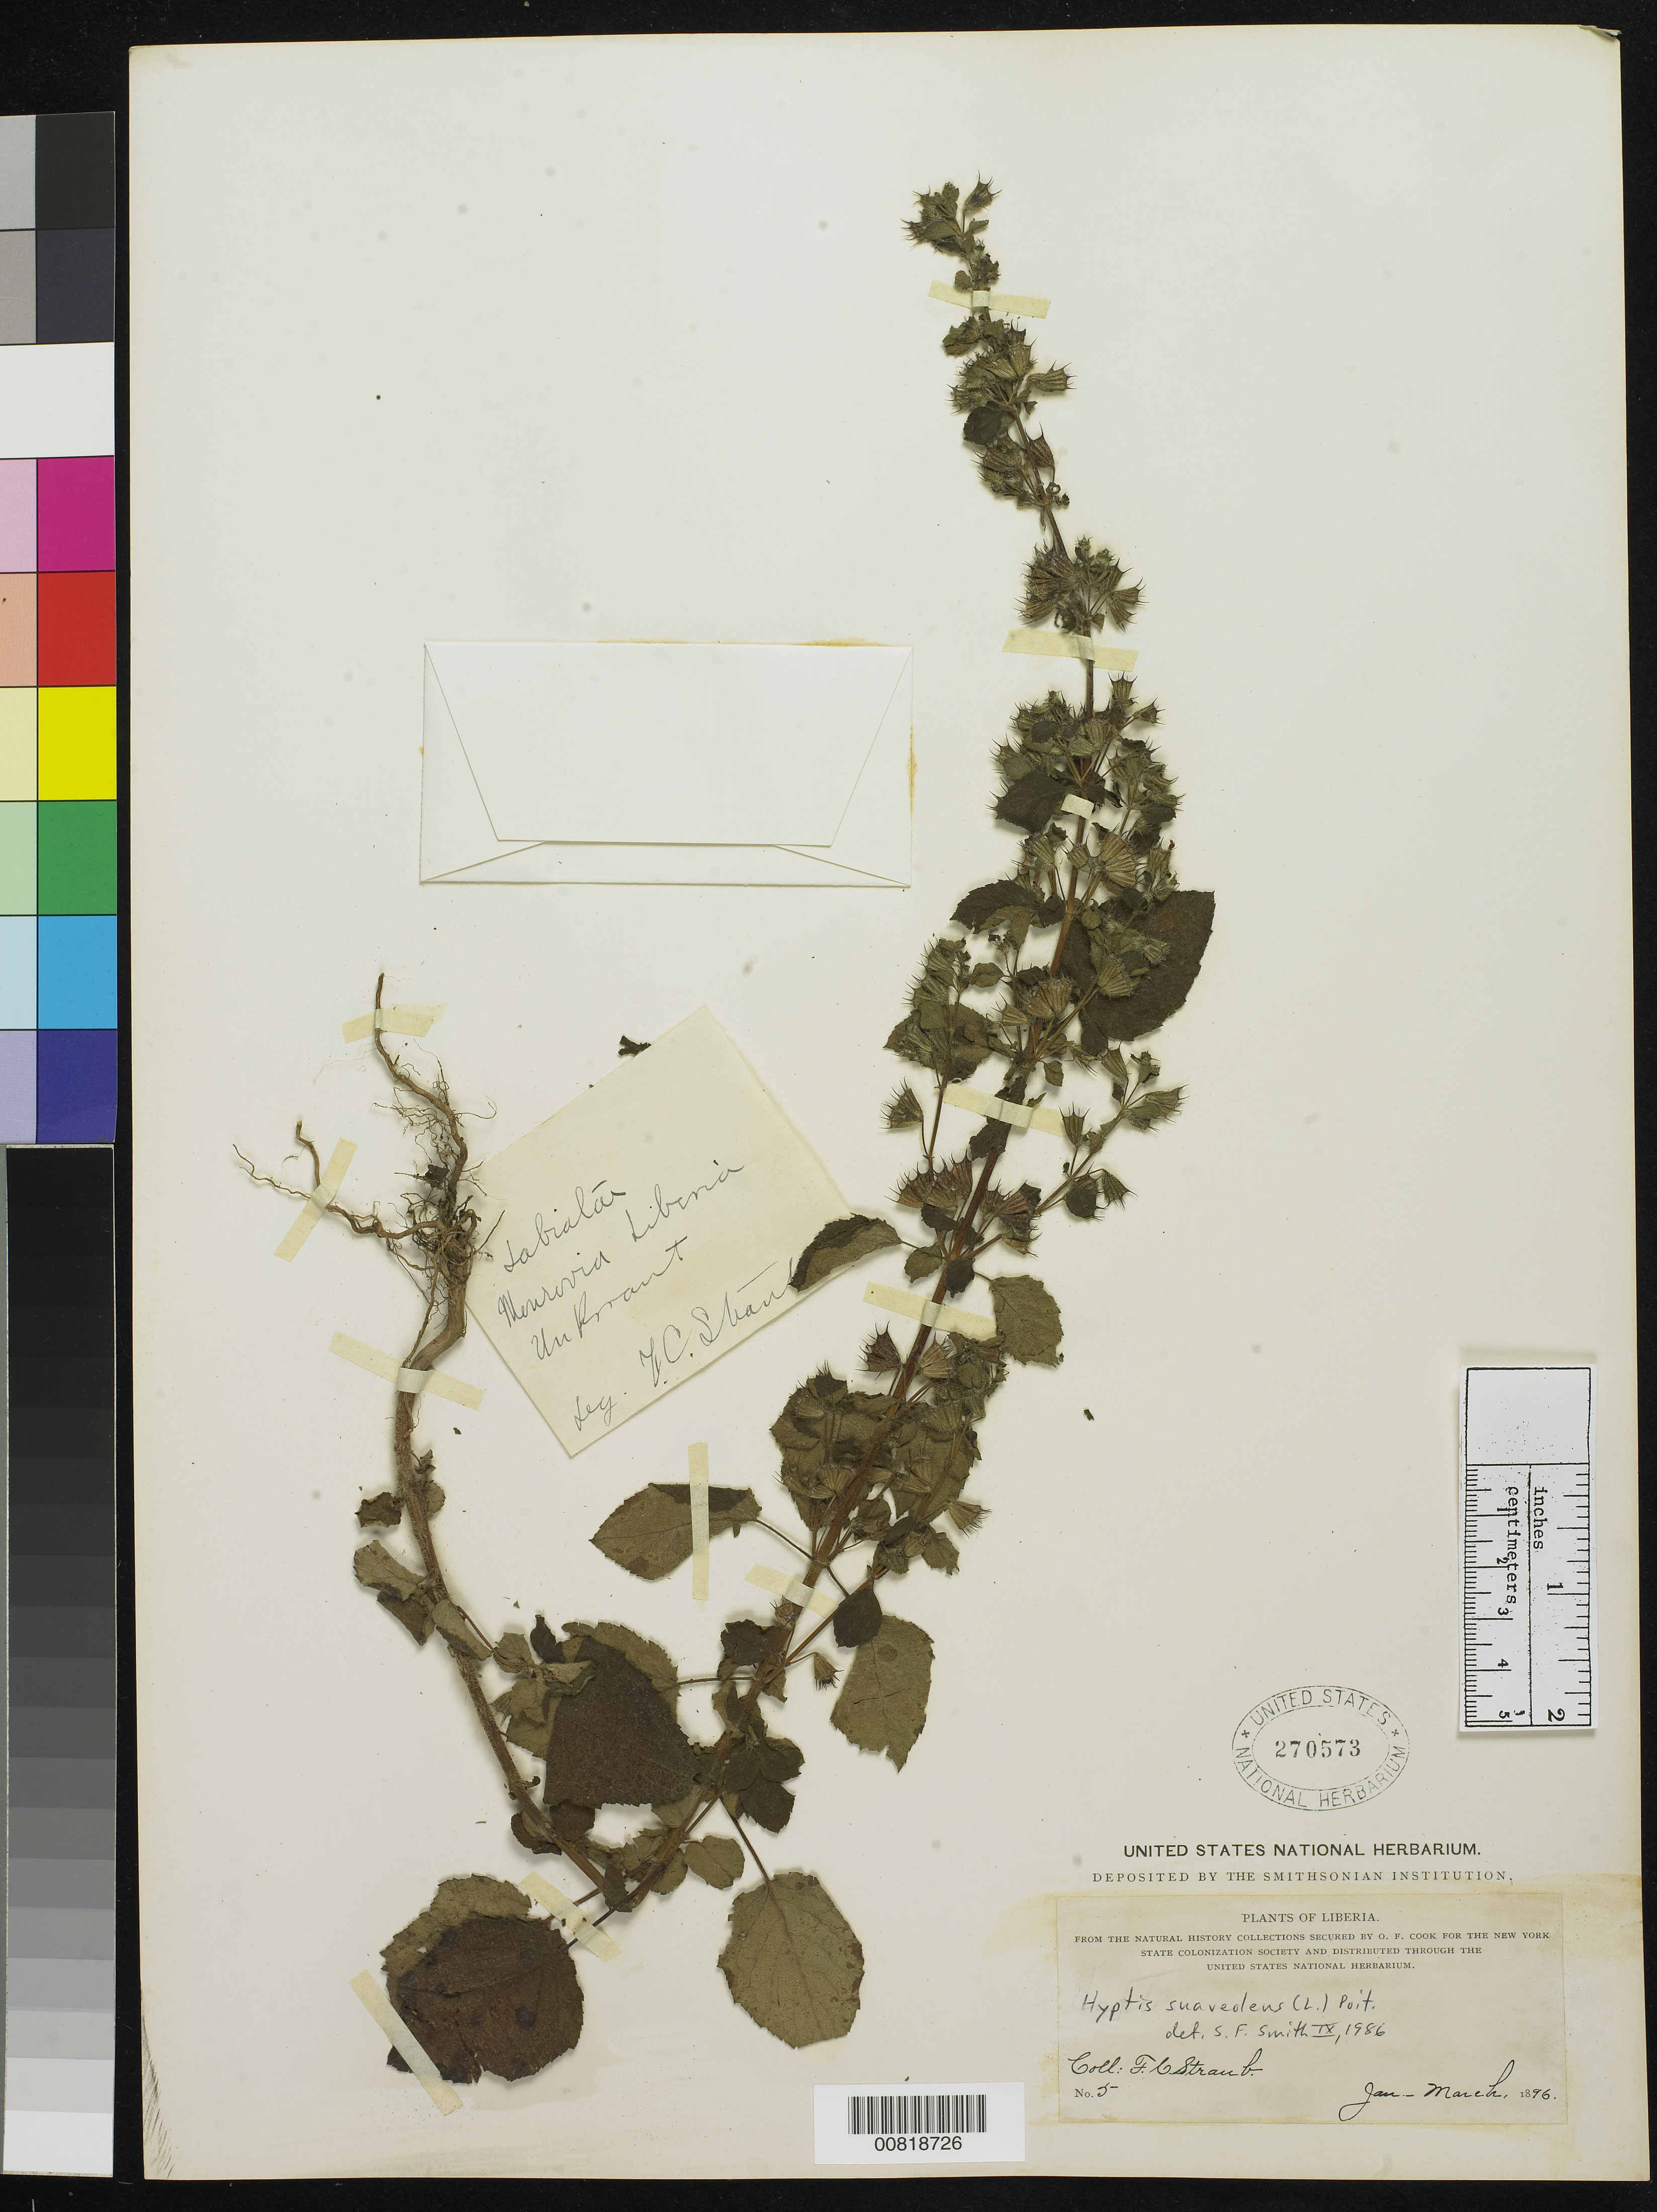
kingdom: Plantae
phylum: Tracheophyta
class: Magnoliopsida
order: Lamiales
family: Lamiaceae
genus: Mesosphaerum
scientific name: Mesosphaerum suaveolens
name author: (L.) Kuntze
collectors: F. Straub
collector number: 5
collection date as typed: Jan 1896 to -- Mar 1896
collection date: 1896-01/1896-03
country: Liberia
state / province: Montserrado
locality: Monrovia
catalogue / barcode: US 270573